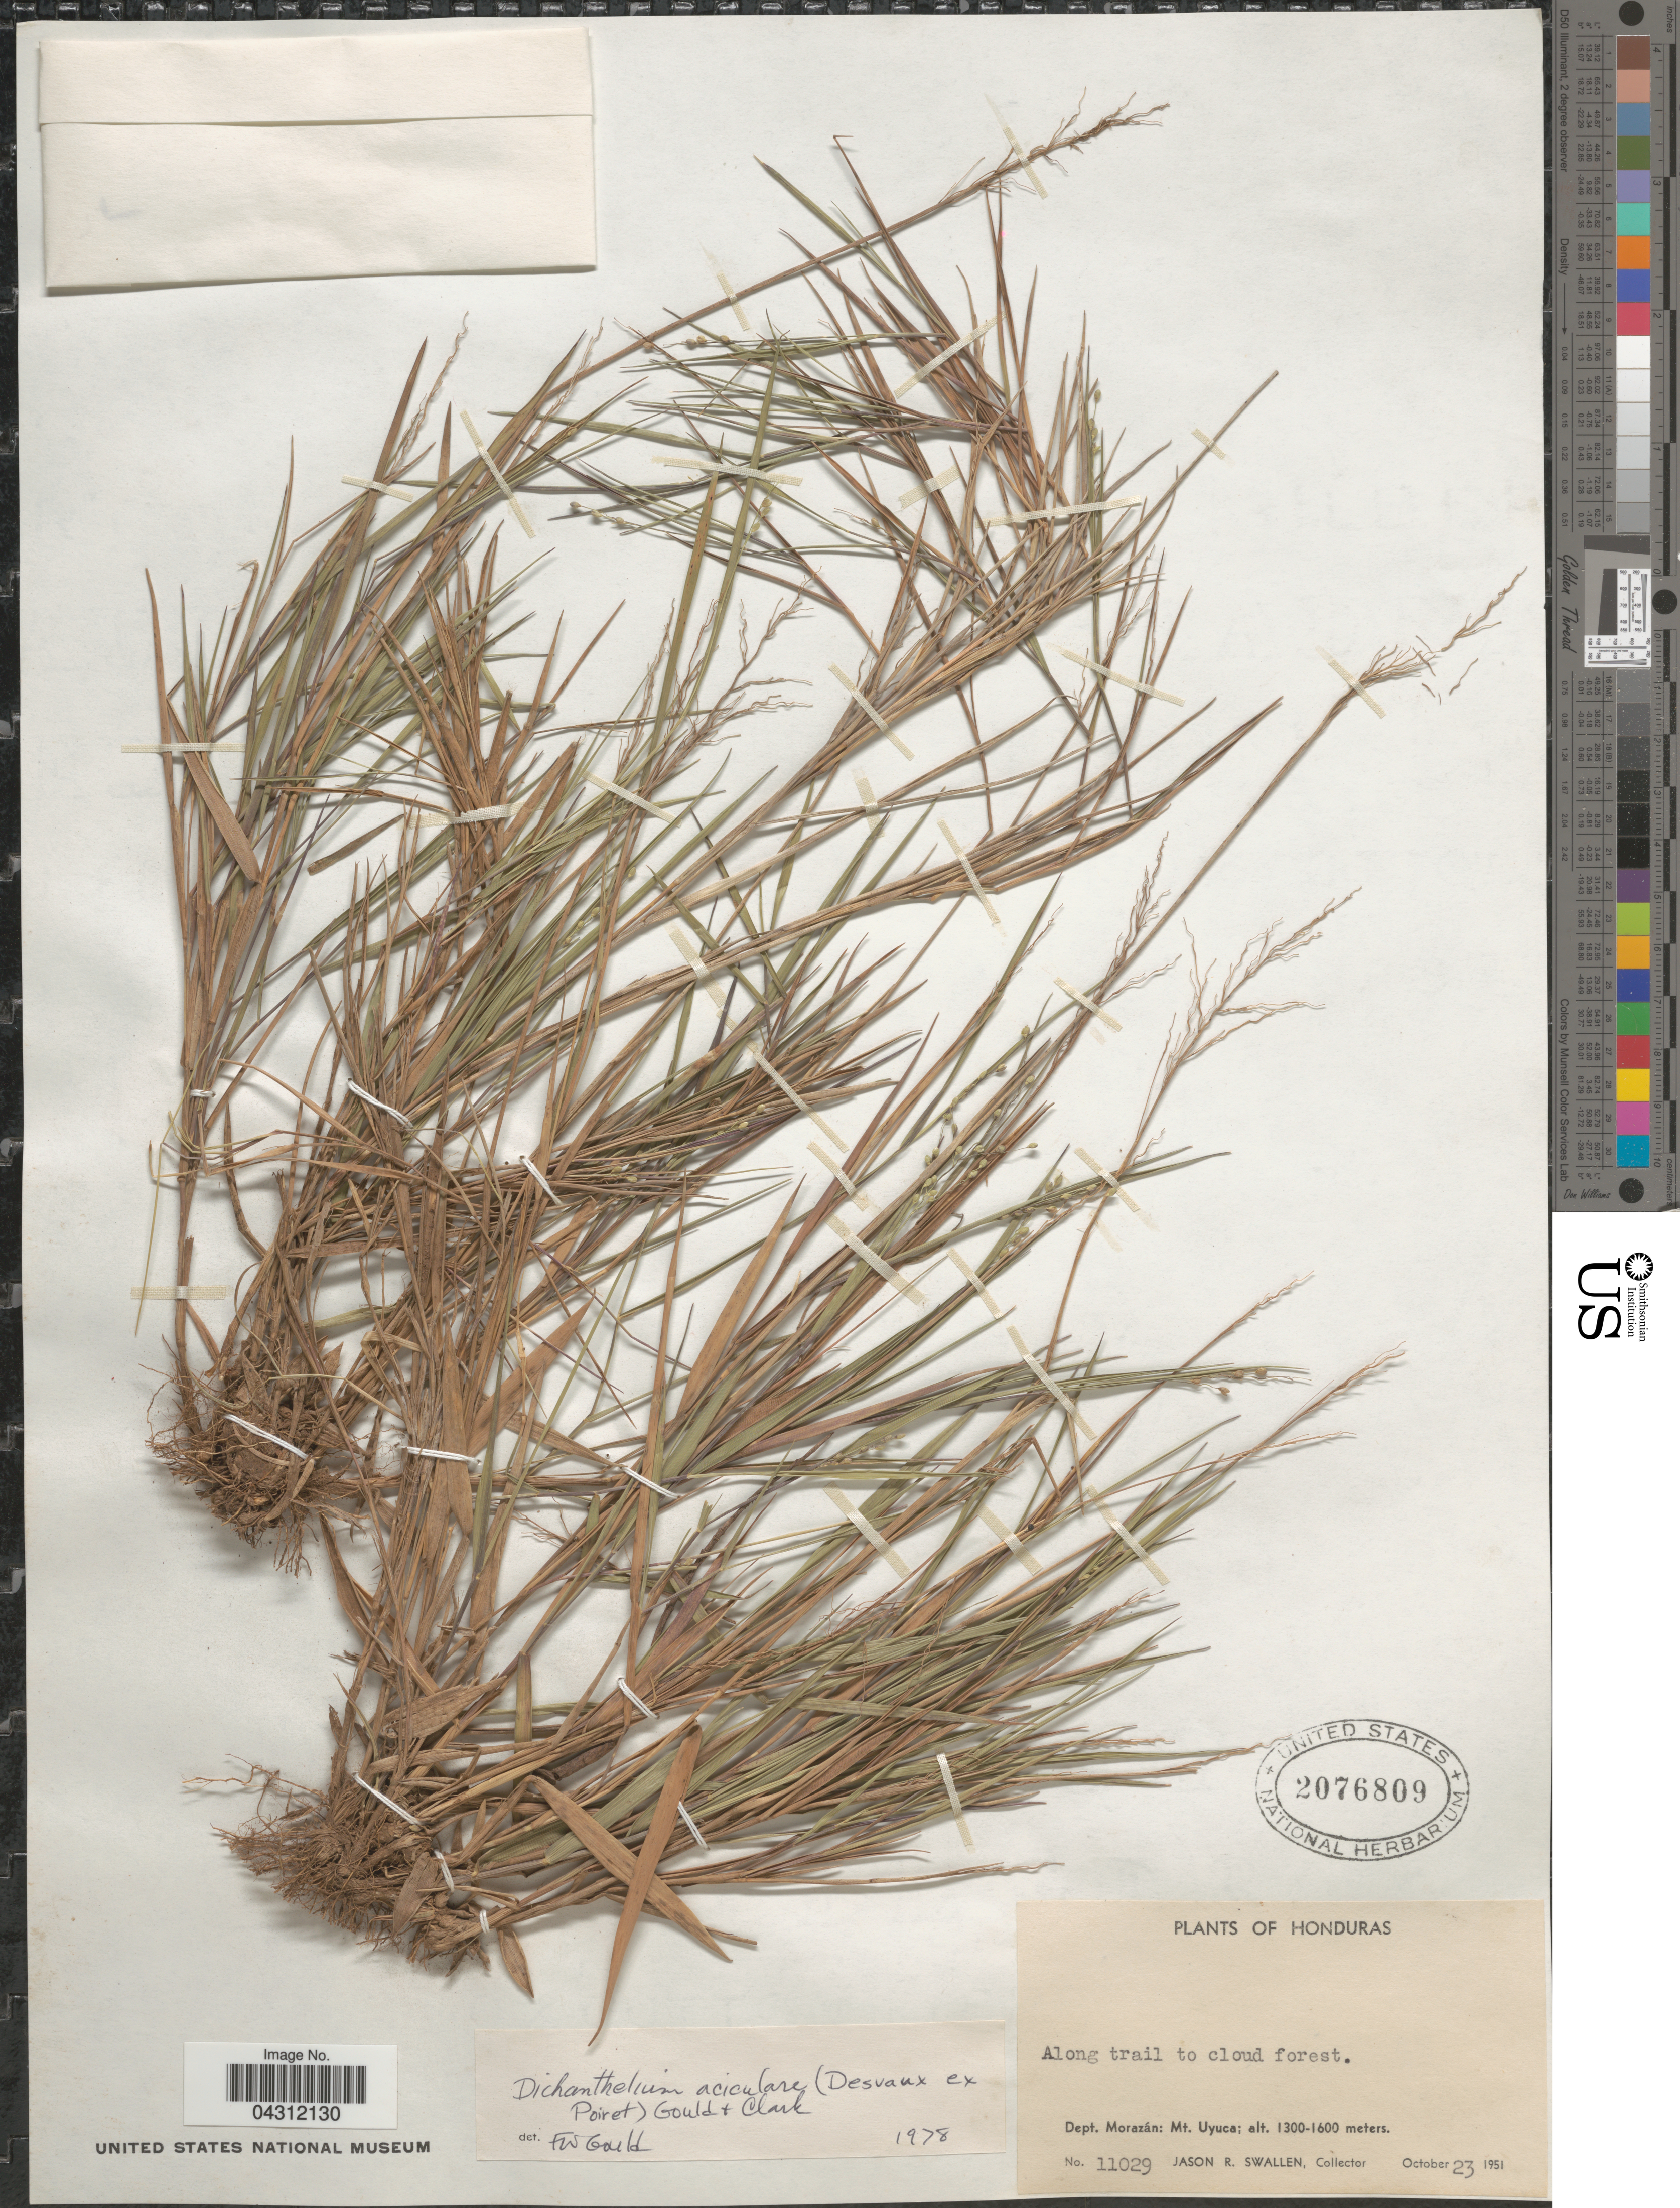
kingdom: Plantae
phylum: Tracheophyta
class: Liliopsida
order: Poales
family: Poaceae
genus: Dichanthelium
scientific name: Dichanthelium aciculare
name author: (Desv. ex Poir.) Gould & C.A. Clark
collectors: J. R. Swallen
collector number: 11029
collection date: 1951-10-23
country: Honduras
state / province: Fco. Morazán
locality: Along trail to cloud forest. Dept. Morazán: Mt. Uyuca.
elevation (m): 1300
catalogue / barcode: US 2076809